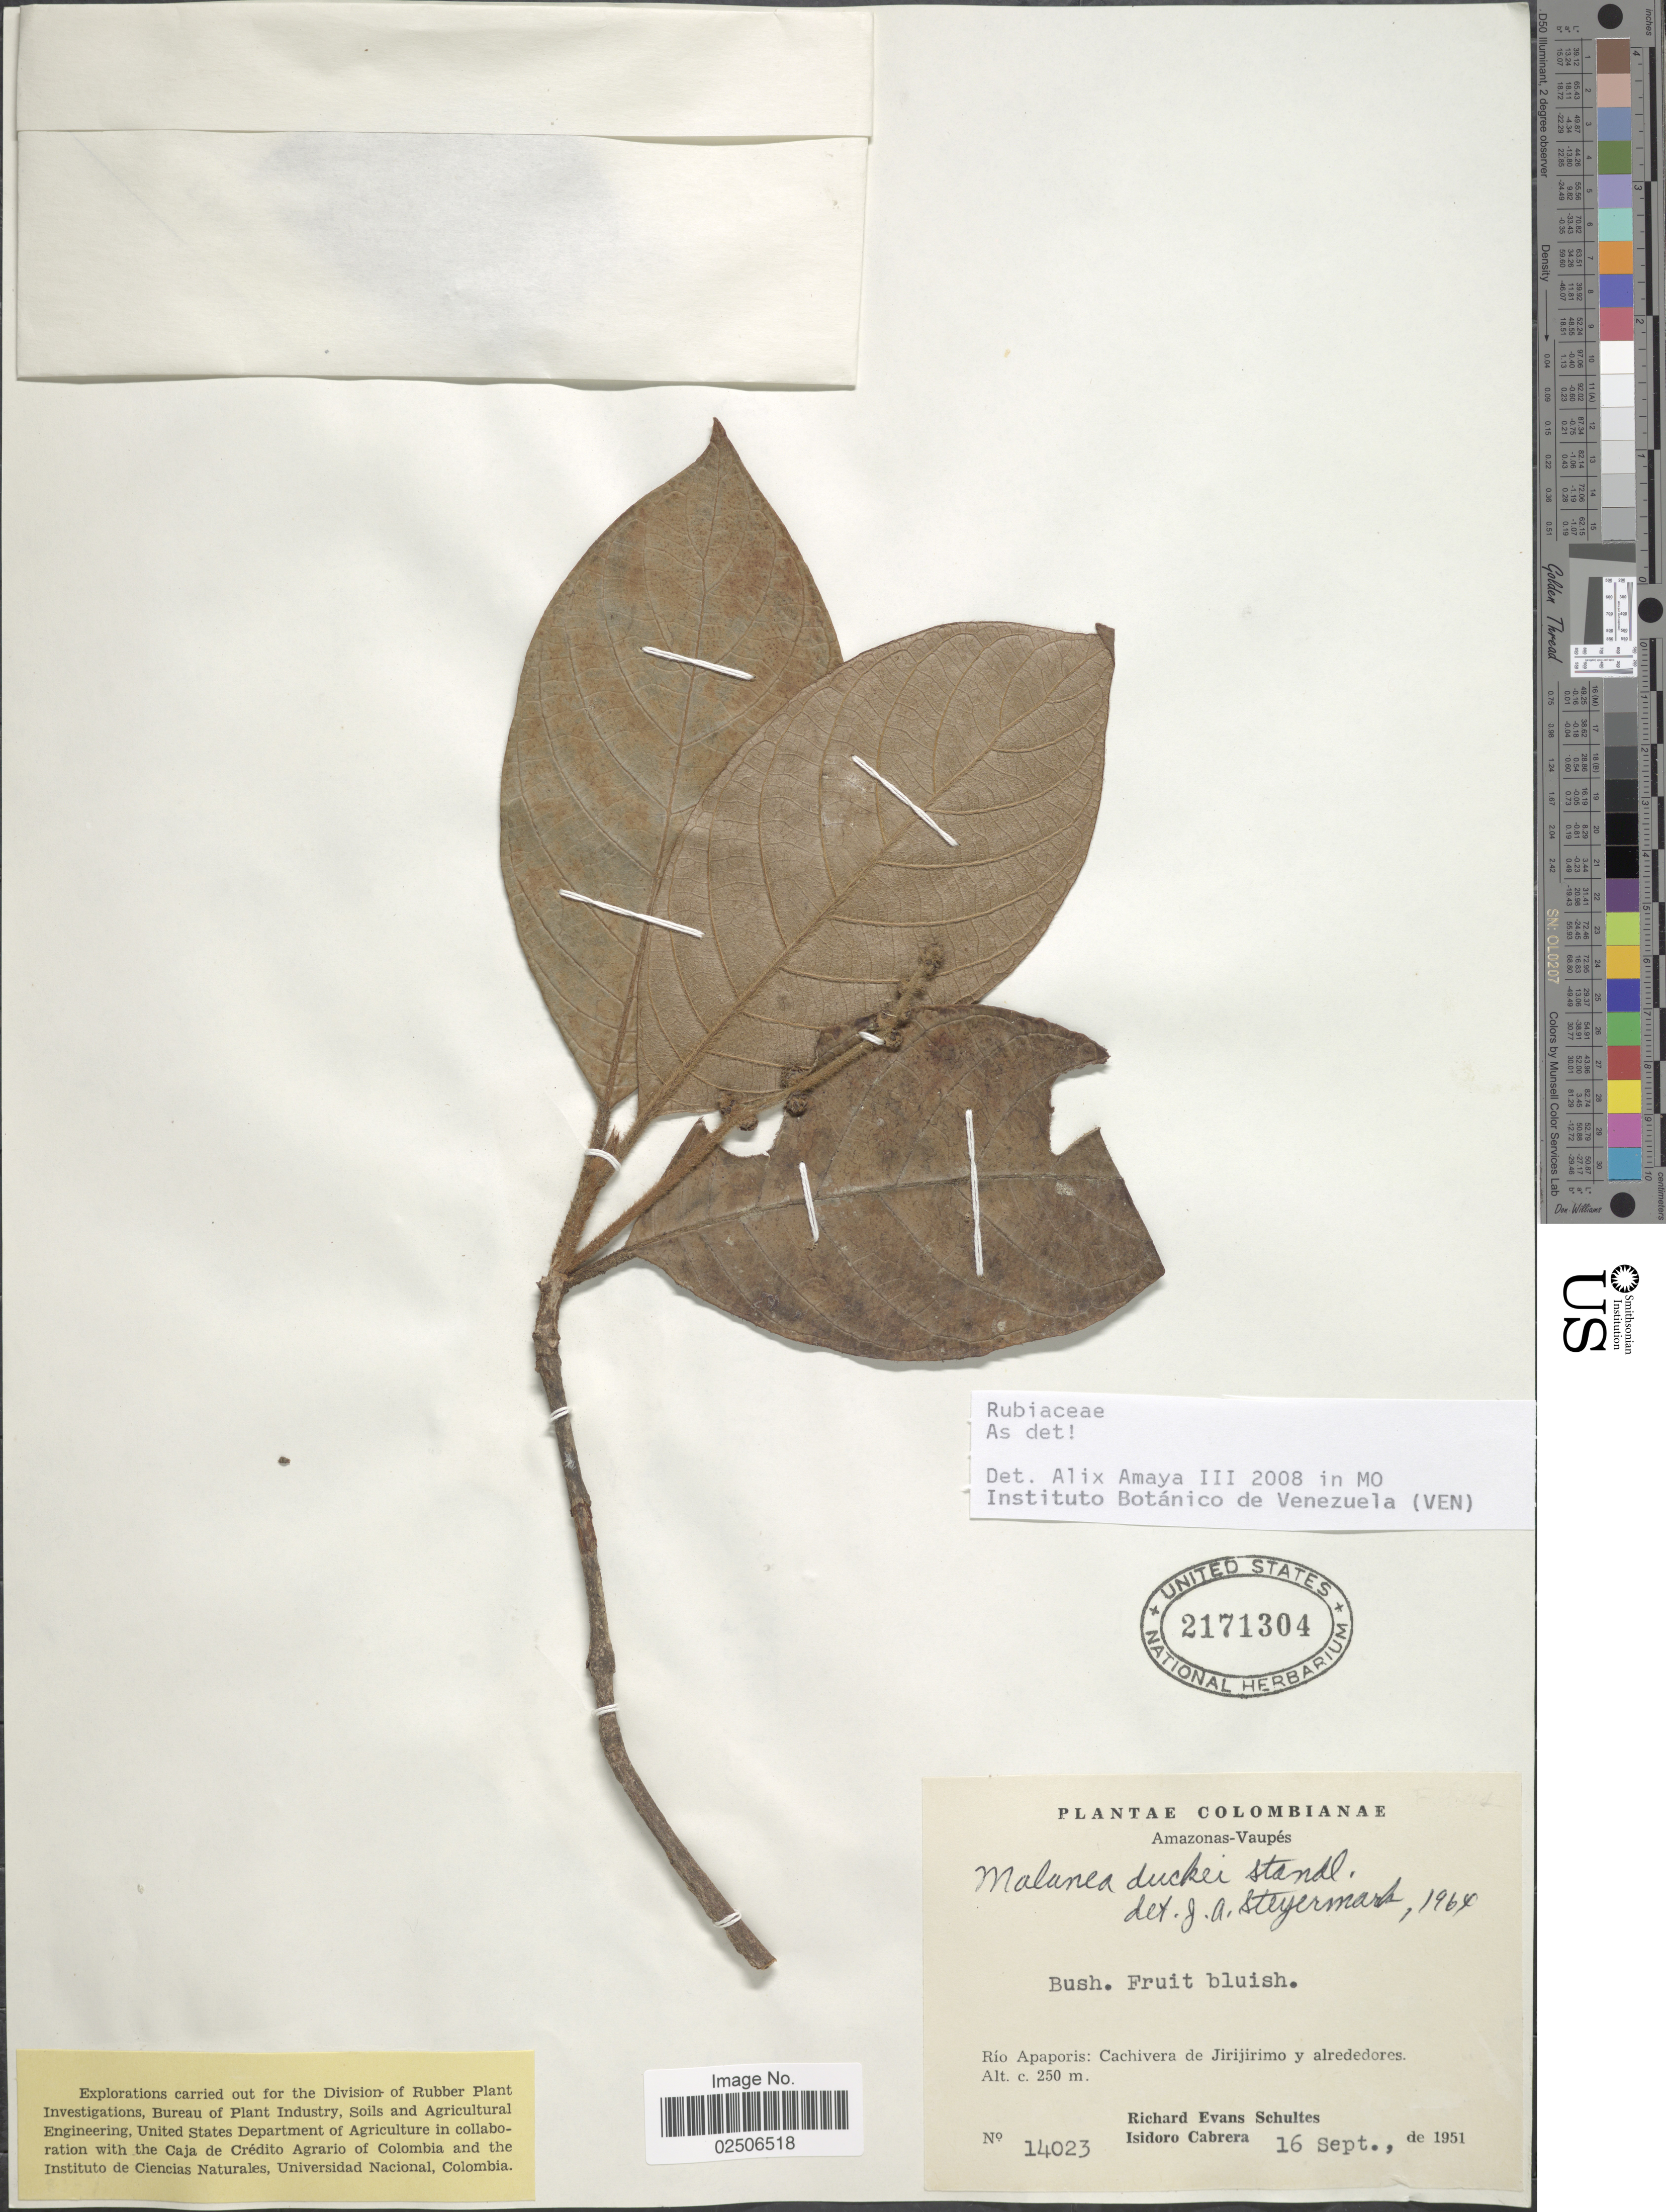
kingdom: Plantae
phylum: Tracheophyta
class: Magnoliopsida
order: Gentianales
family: Rubiaceae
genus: Malanea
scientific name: Malanea duckei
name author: Standl.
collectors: R. E. Schultes & I. Cabrera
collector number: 14023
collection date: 1951-09-16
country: Colombia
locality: Amazonas, Vaupes, Rio Apaporis: Cachivera de Jirijirmo y alrededores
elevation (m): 250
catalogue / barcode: US 2171304